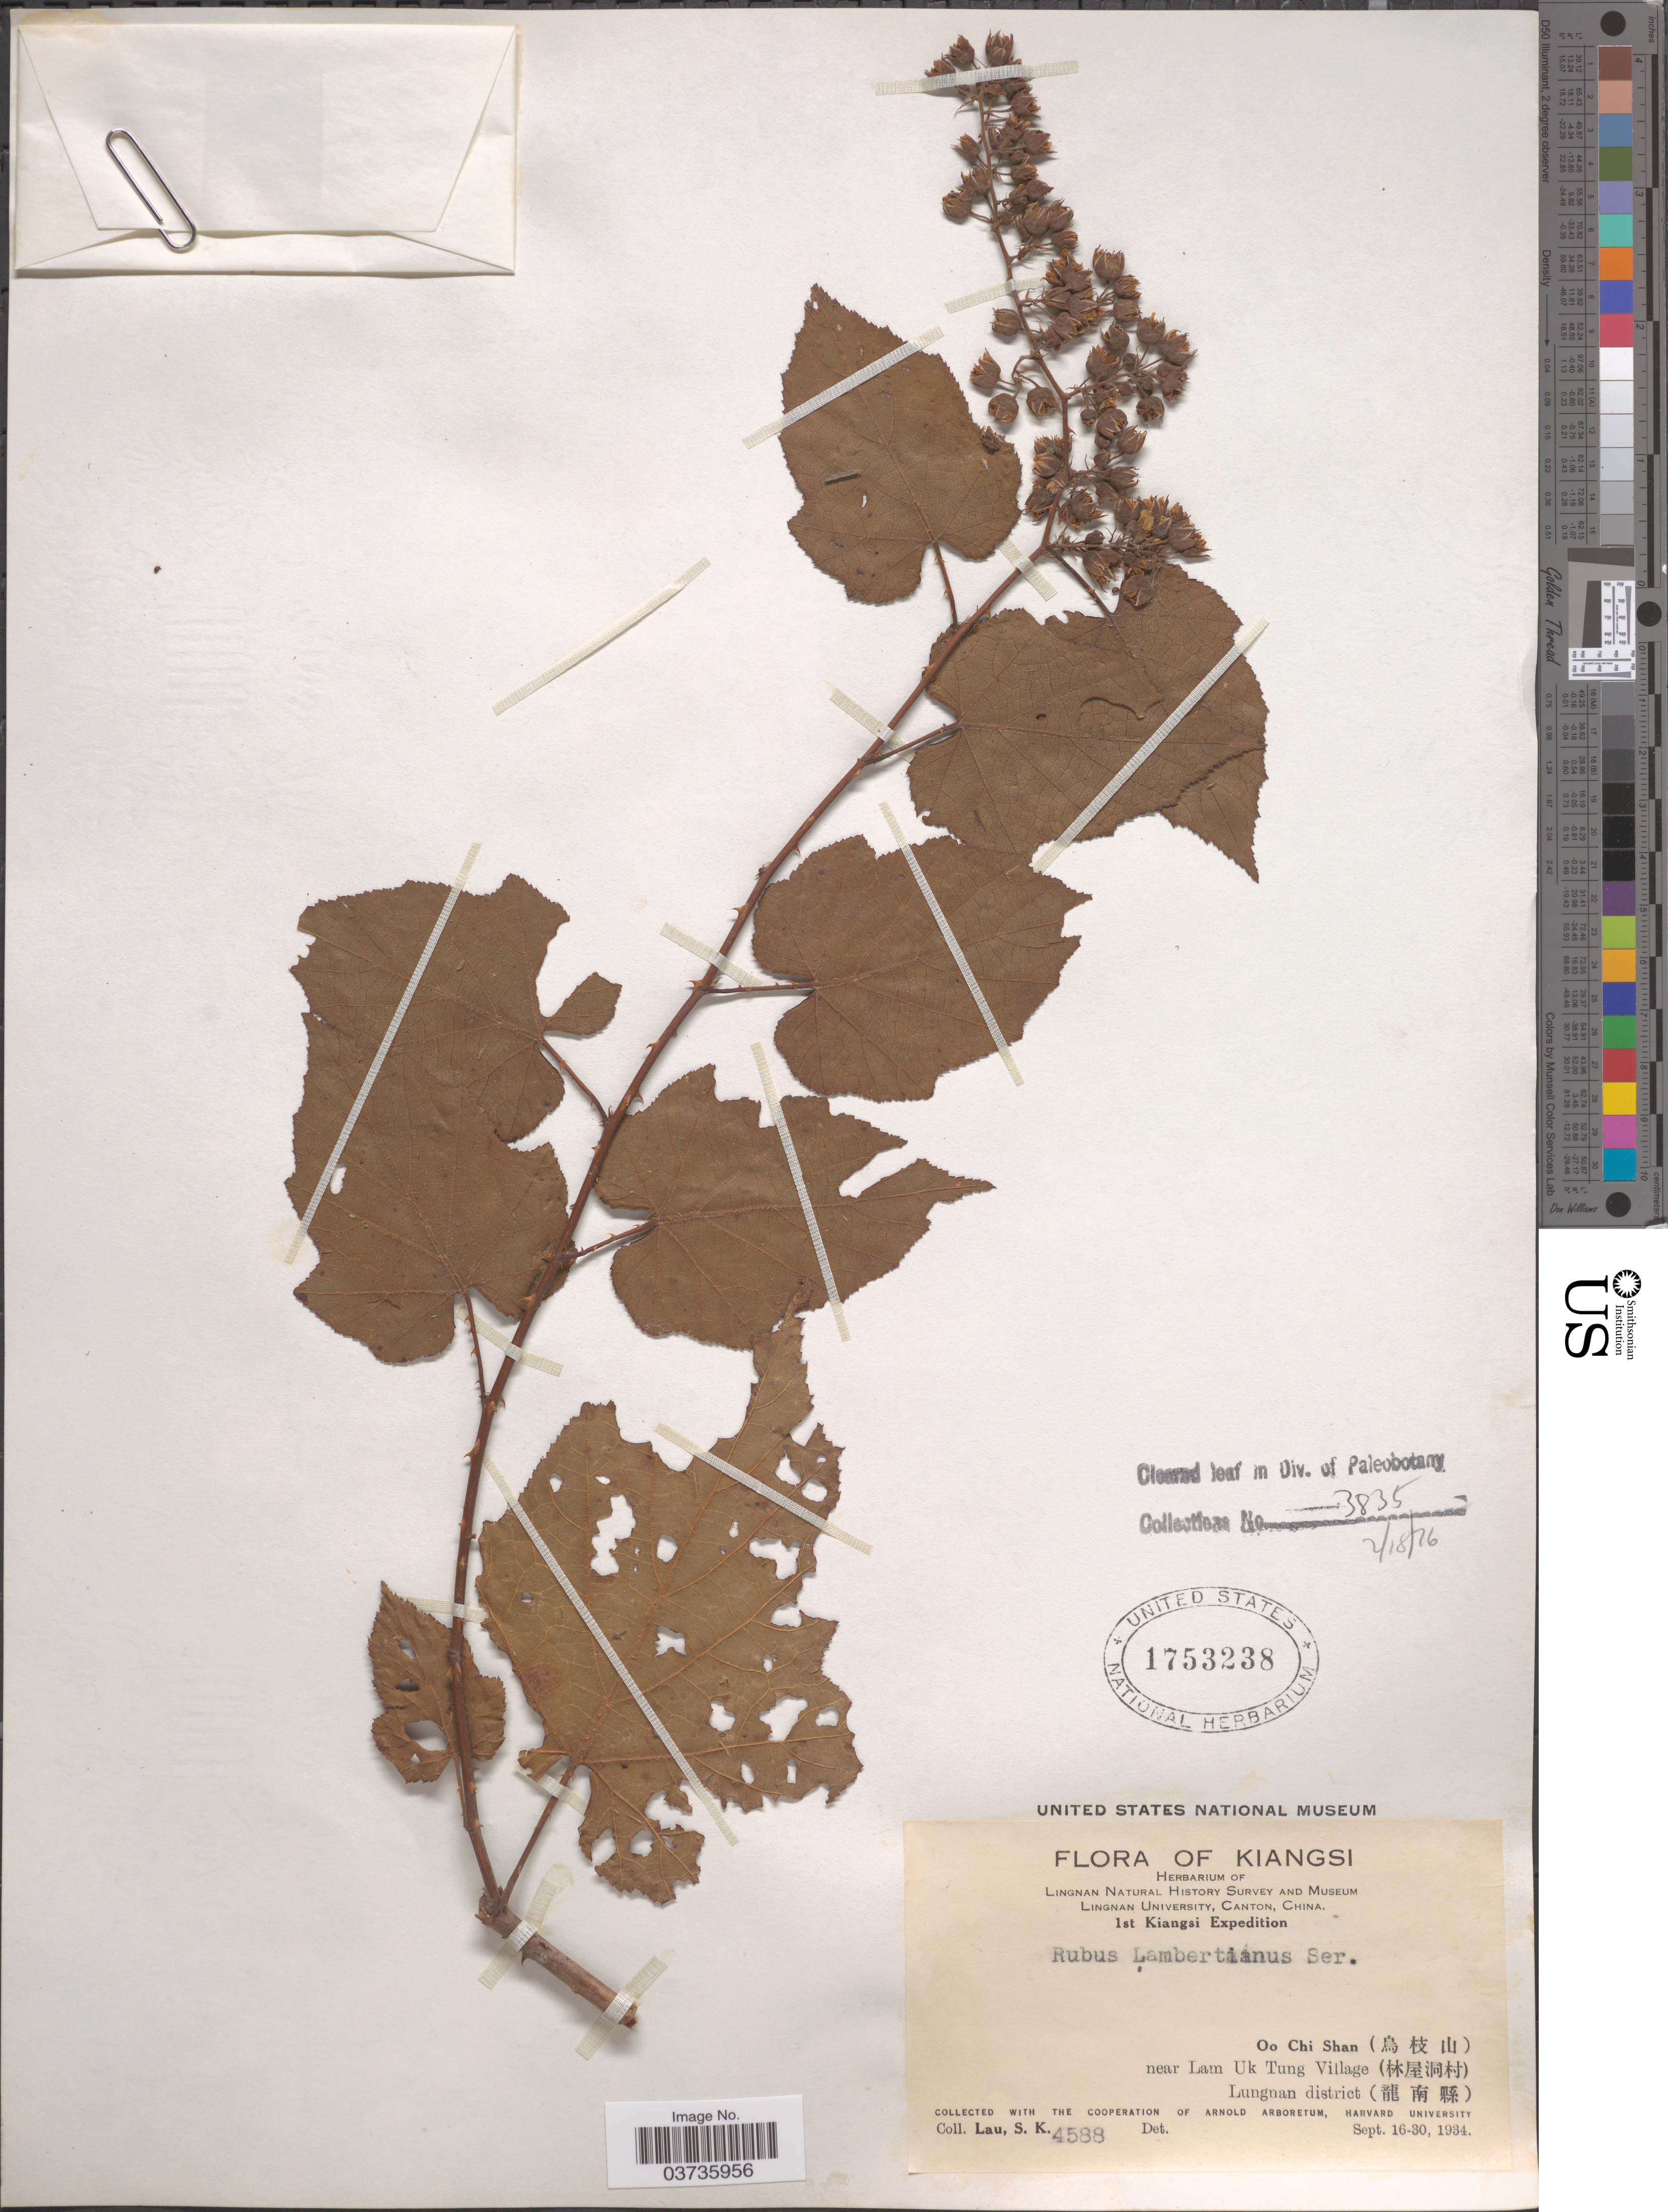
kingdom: Plantae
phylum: Tracheophyta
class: Magnoliopsida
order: Rosales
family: Rosaceae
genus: Rubus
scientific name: Rubus lambertianus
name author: Ser.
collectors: S. K. Lau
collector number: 4588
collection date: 1934-09-16/1934-09-30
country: China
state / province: Jiangxi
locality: Kiangsi. Oo Chi Shan (X) near Lam Uk Tung Village (X). Lungnan district (X).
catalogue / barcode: US 1753238